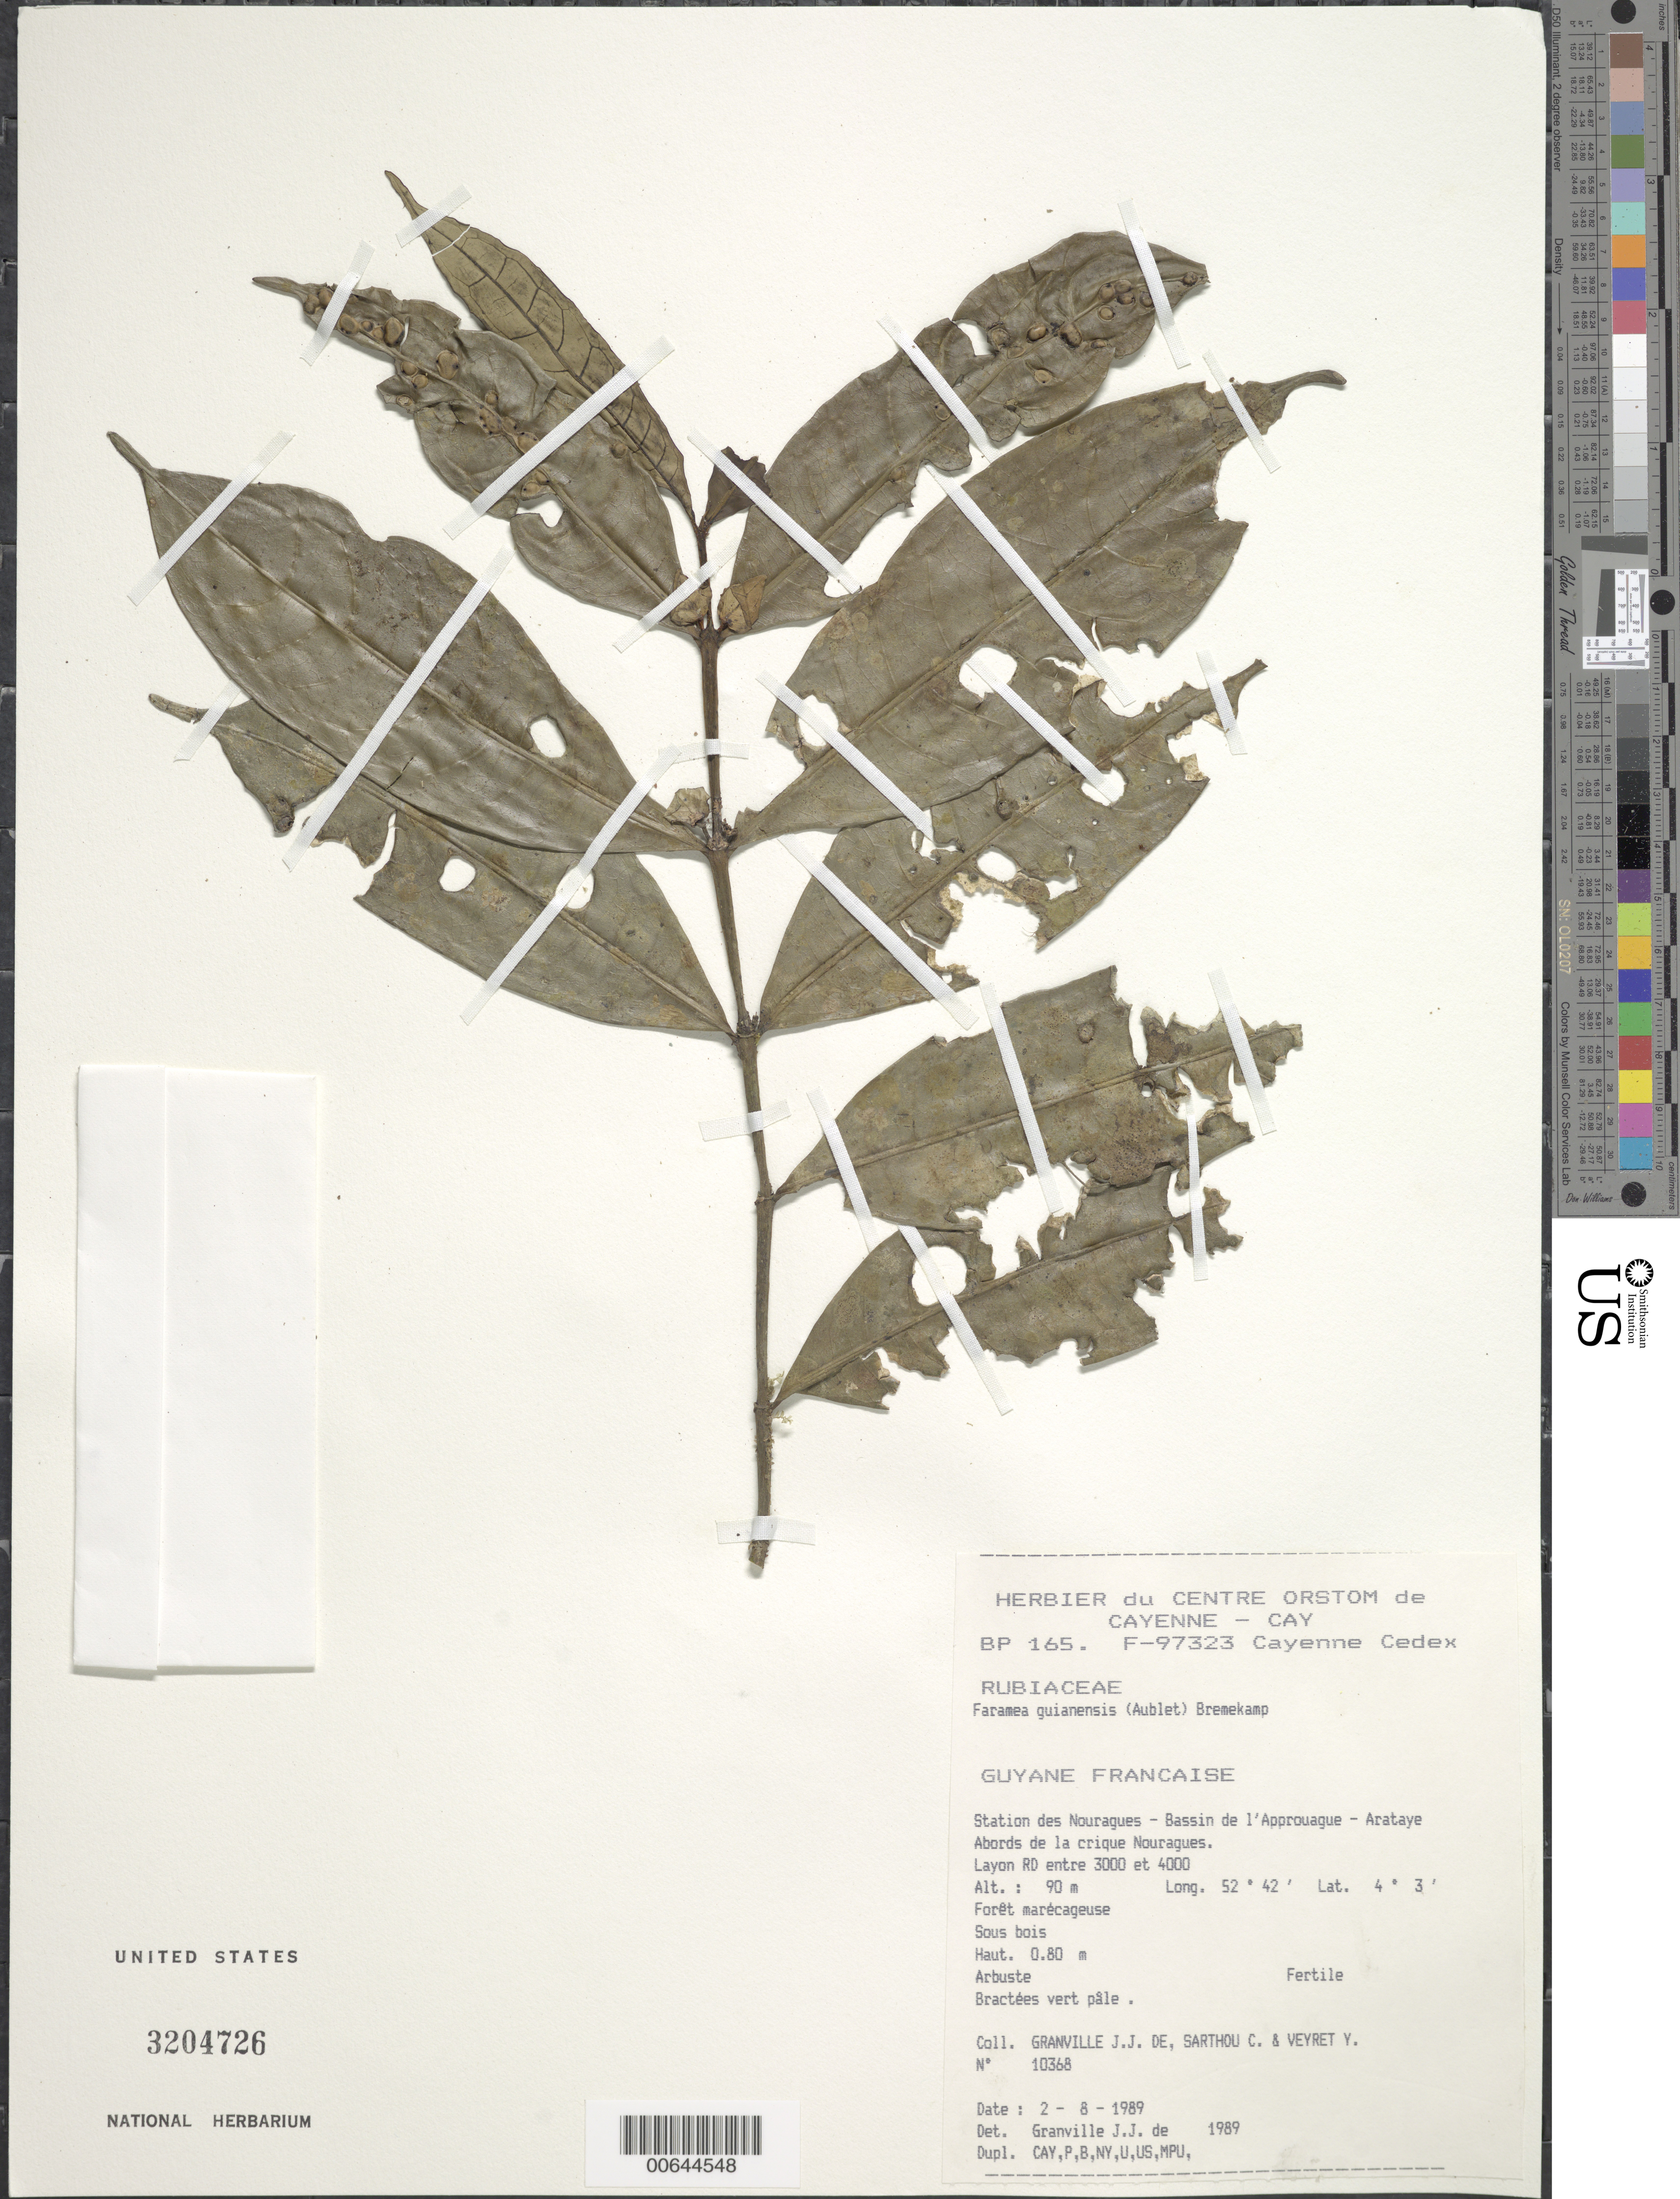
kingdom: Plantae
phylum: Tracheophyta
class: Magnoliopsida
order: Gentianales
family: Rubiaceae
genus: Faramea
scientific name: Faramea guianensis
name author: (Aubl.) Bremek.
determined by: Granville, J. J. de, (CAY), Institut de Recherche pour le Developpement (IRD) (FRENCH GUIANA)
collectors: J.-J. de Granville, C. Sarthou & Y. Veyret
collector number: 10368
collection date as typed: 2-Aug-89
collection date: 1989-08-02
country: French Guiana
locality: Station des Nouragues, Bassin de l'Approuague, Arataye, Abords de la crique Nouraues. Layon RD entre 3000 et 4000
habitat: Foret marecageuse. Sous bois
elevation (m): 90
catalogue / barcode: US 3204726